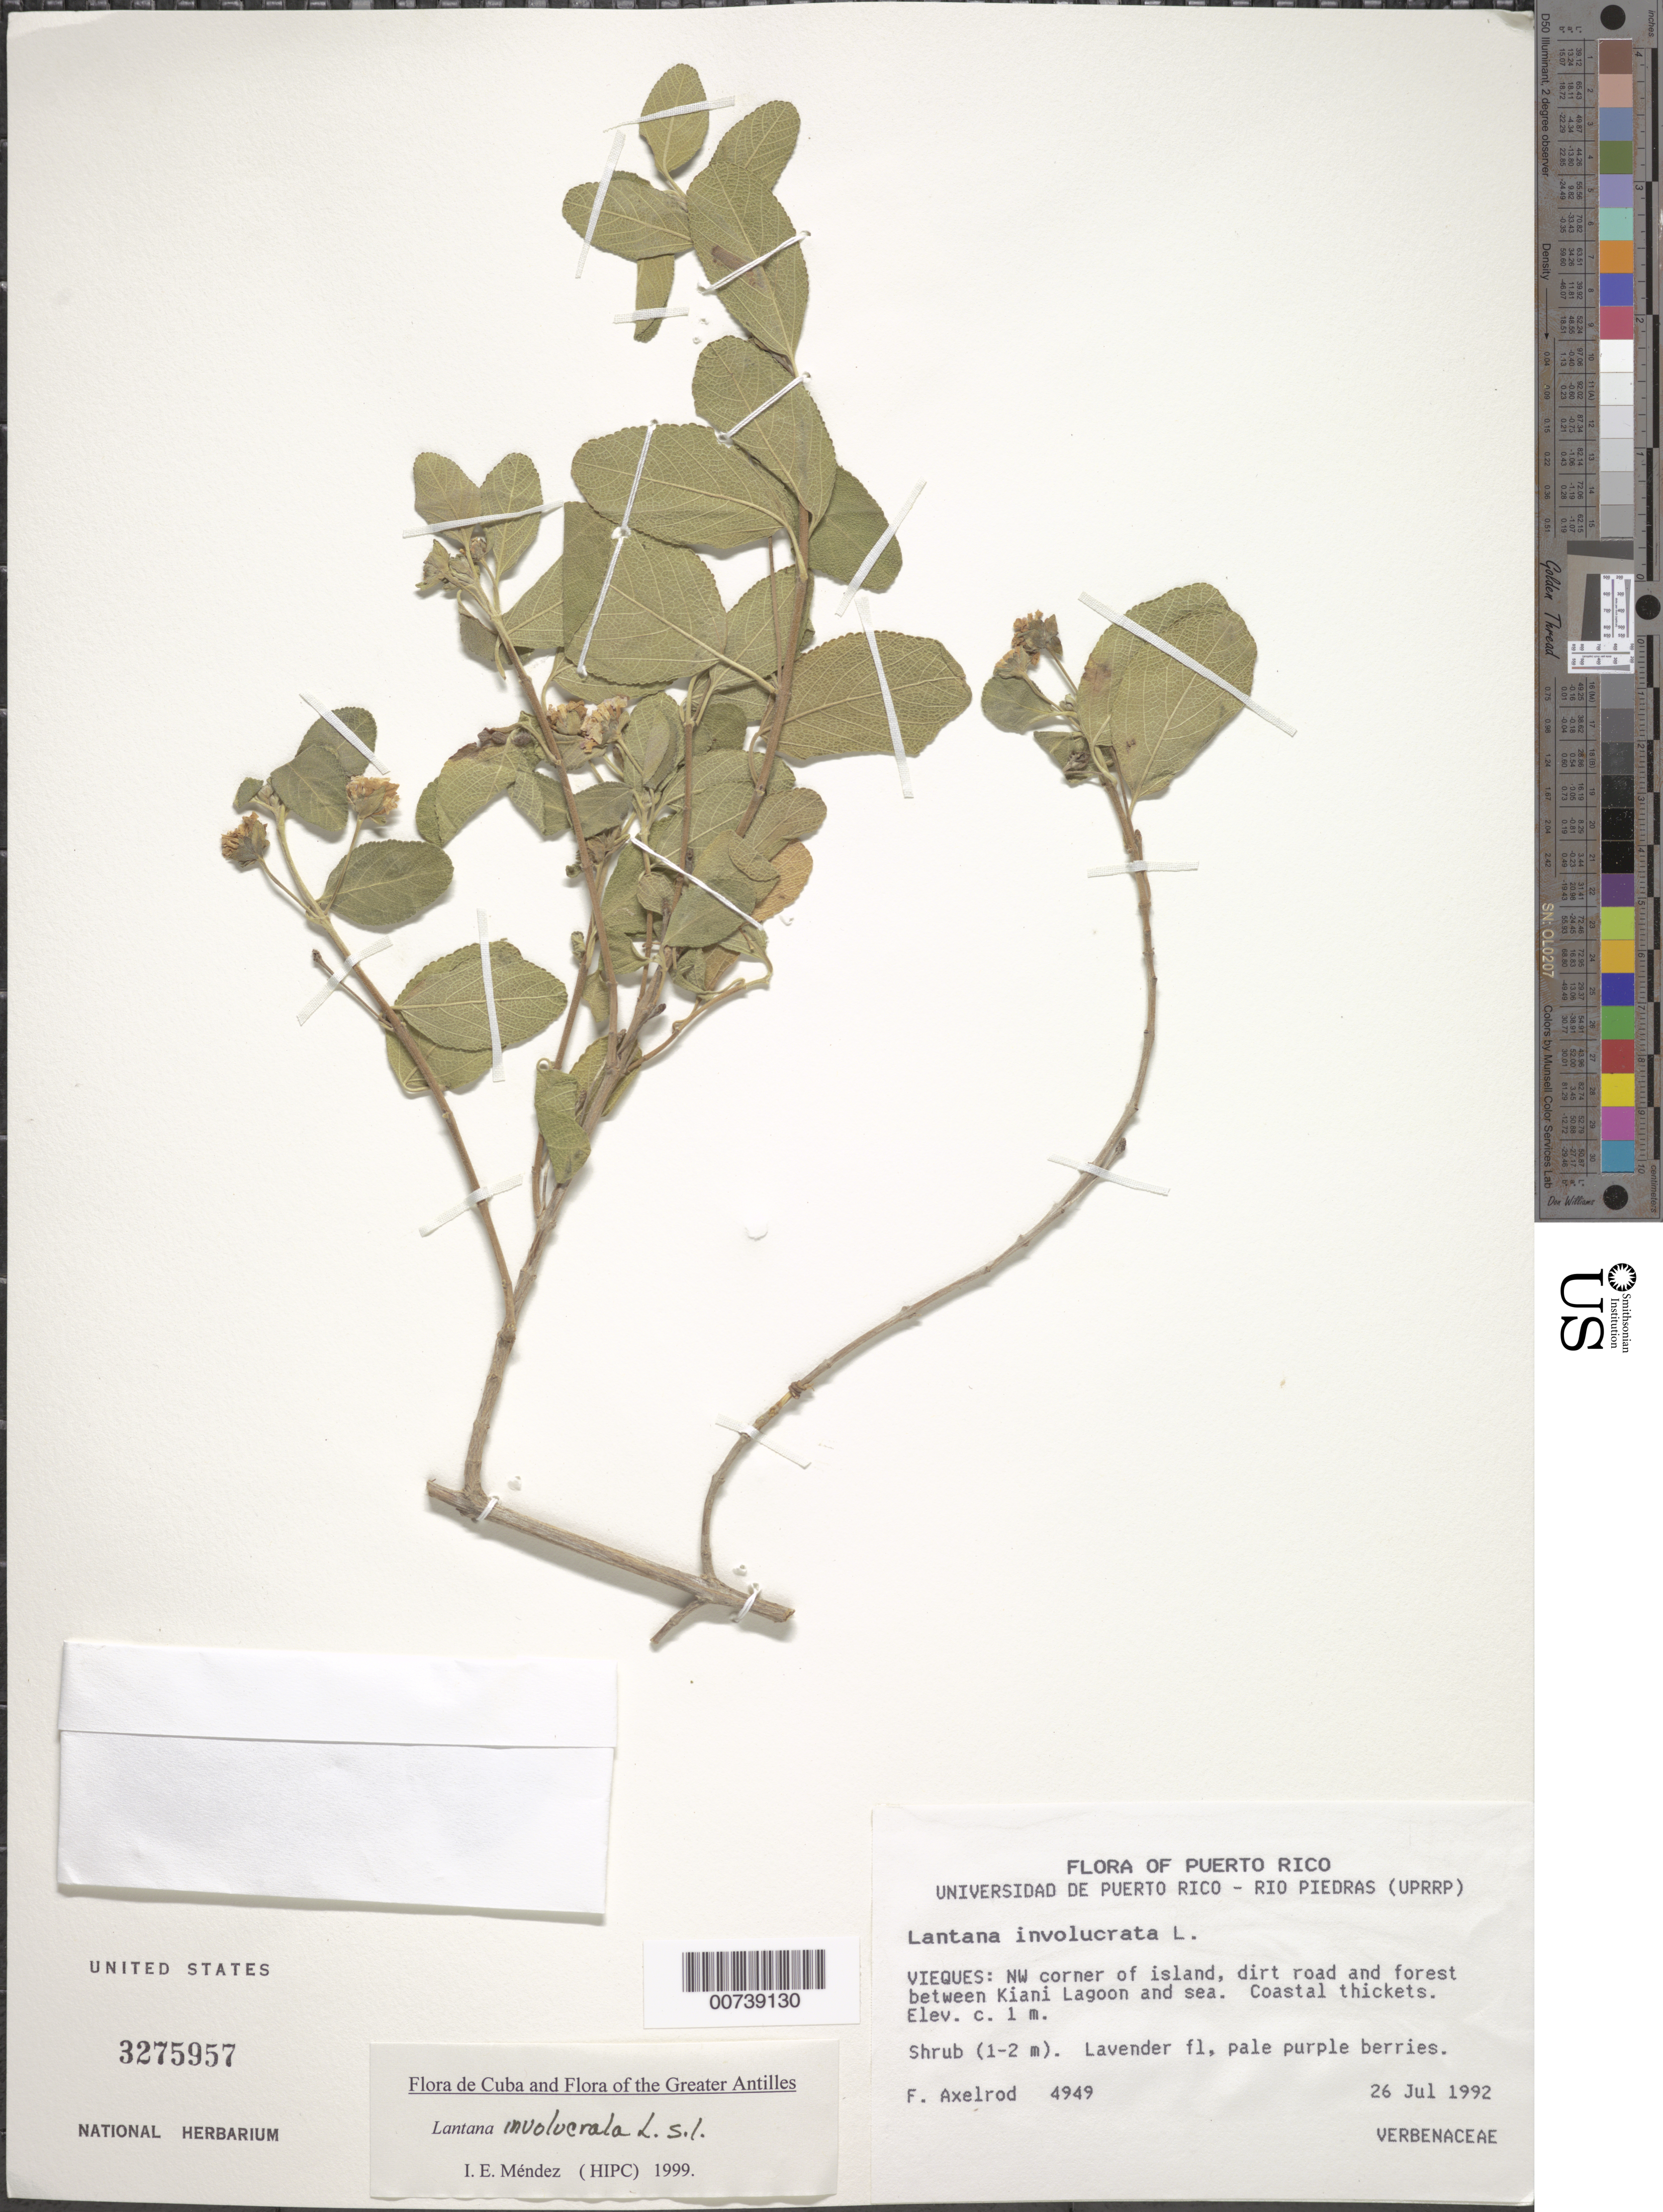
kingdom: Plantae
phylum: Tracheophyta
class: Magnoliopsida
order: Lamiales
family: Verbenaceae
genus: Lantana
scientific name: Lantana involucrata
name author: L.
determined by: Méndez, Isidro E., (HIPC)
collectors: F. S. Axelrod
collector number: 4949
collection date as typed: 26 Jul 1992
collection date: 1992-07-26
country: Puerto Rico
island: Vieques I.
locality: NW corner of island, dirt road and forest between Kiani Lagoon and sea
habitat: Coastal thickets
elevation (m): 1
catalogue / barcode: US 3275957